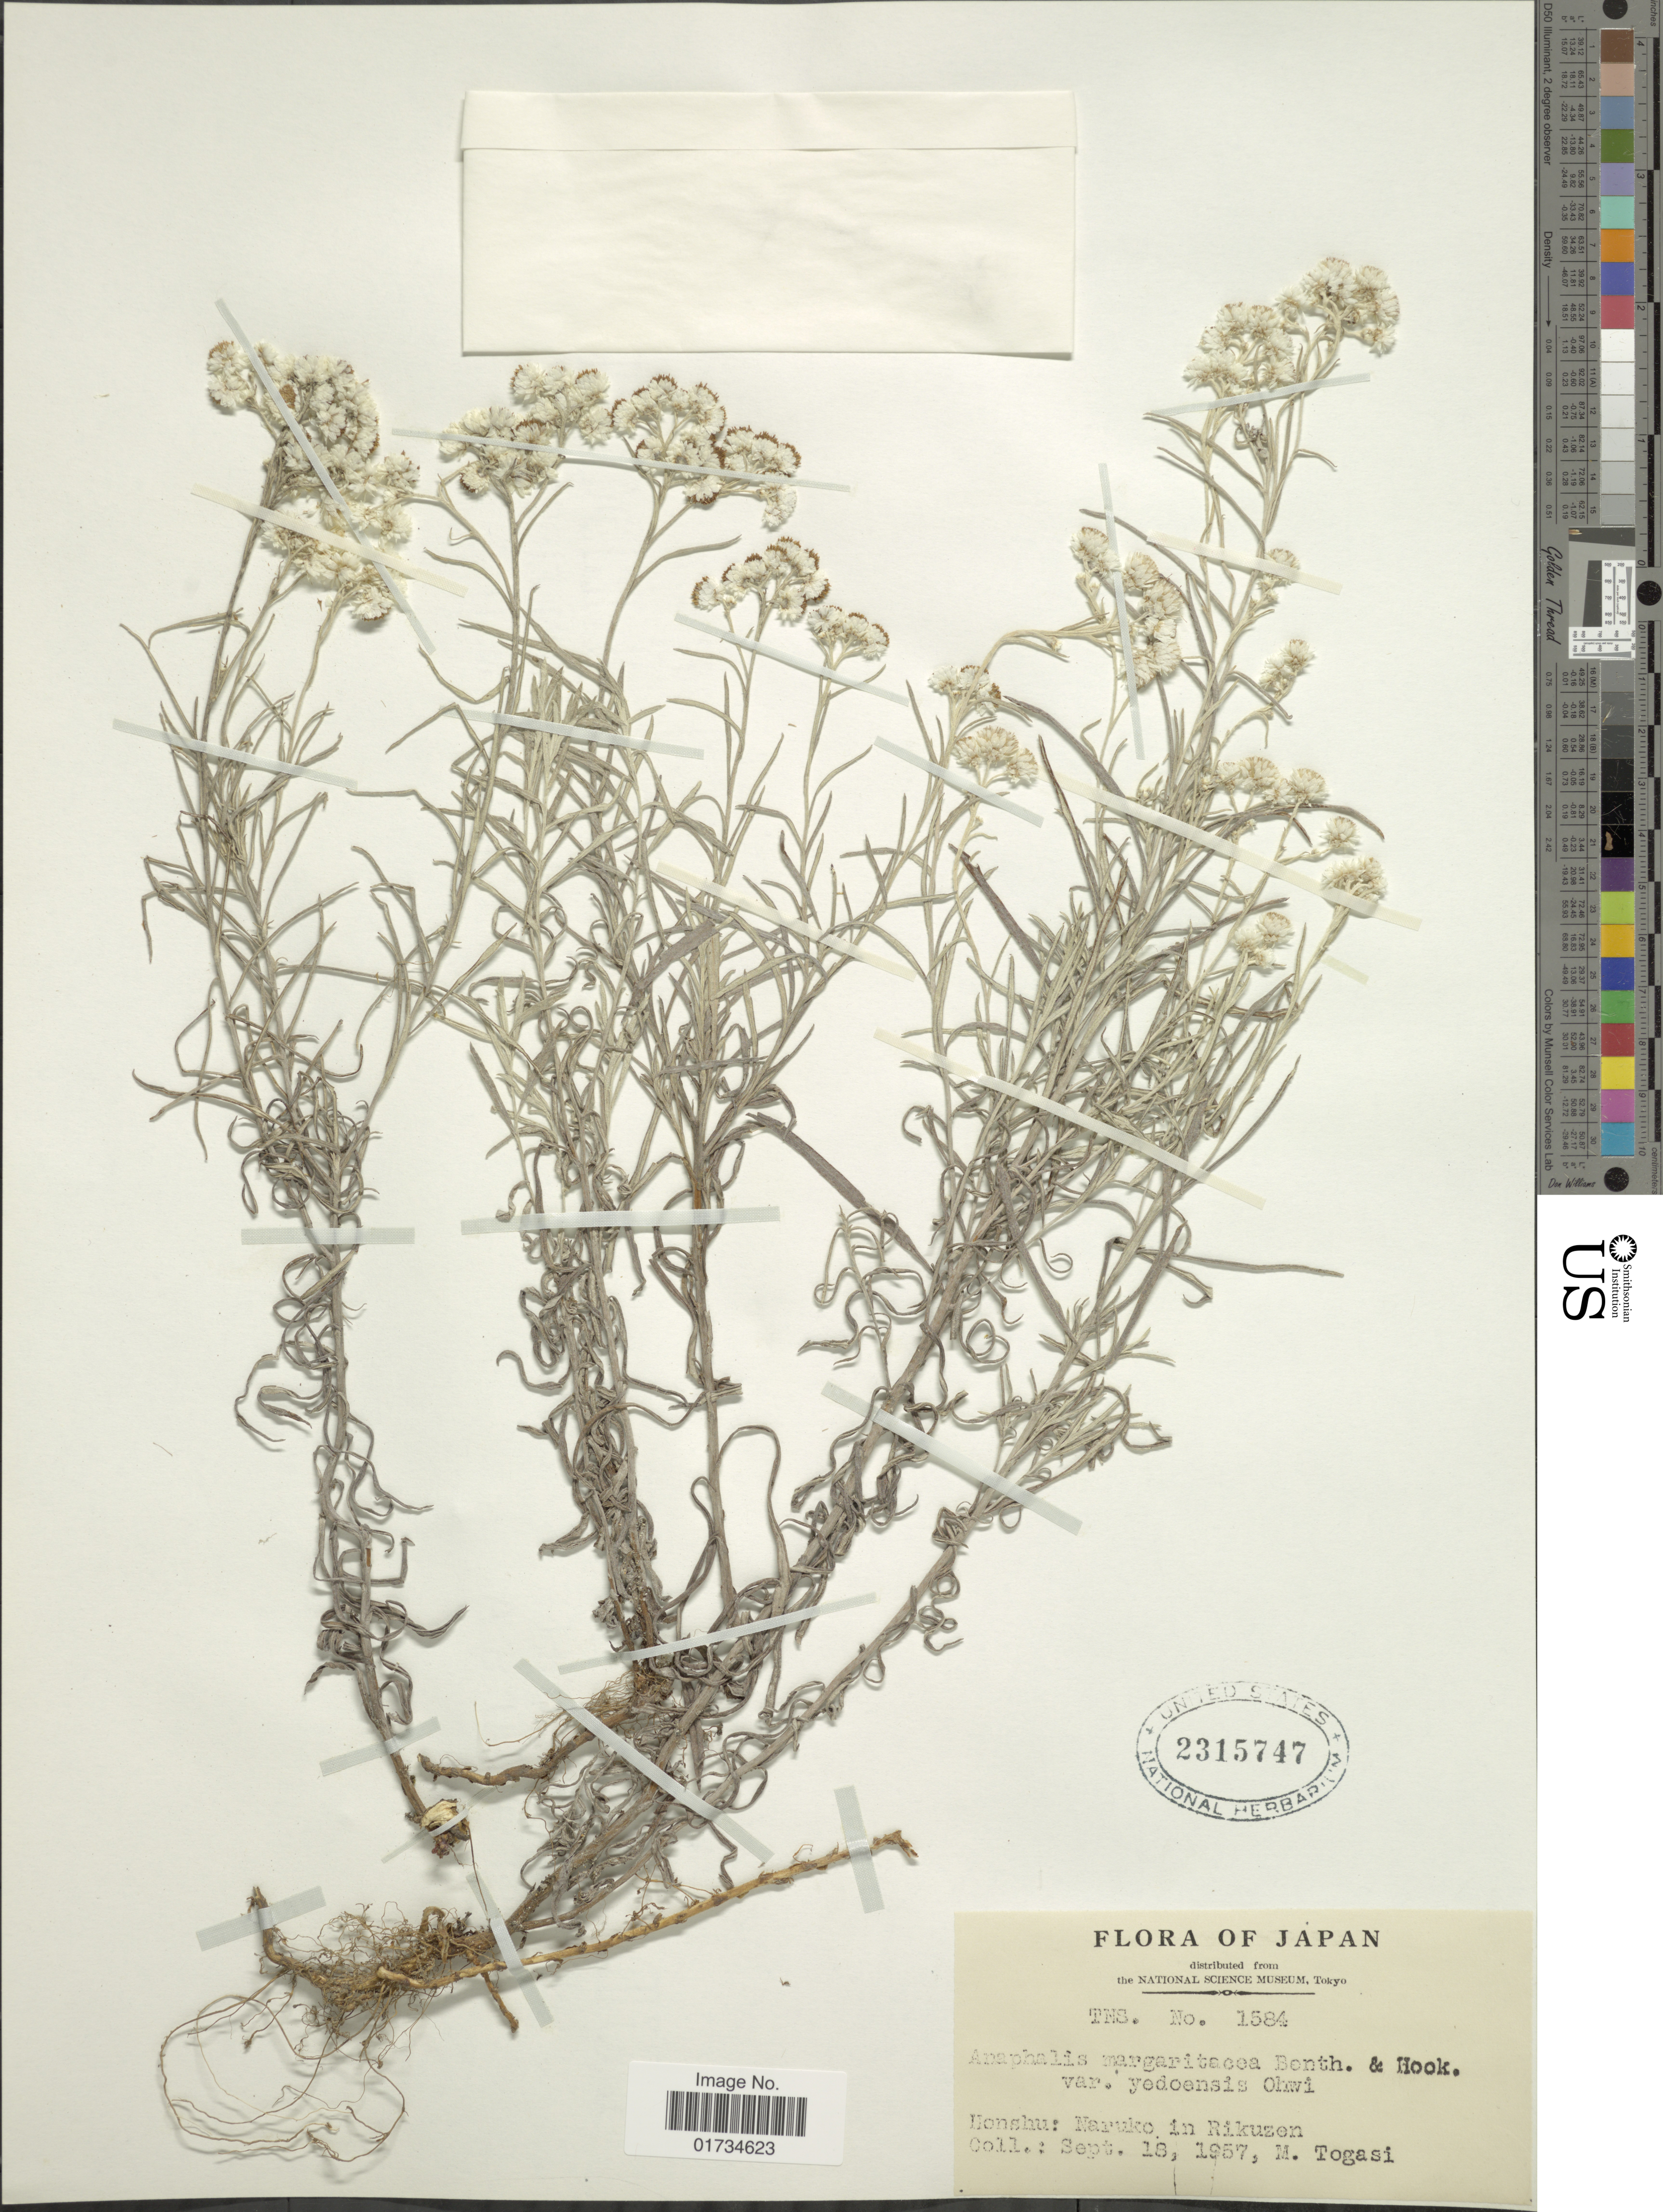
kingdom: Plantae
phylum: Tracheophyta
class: Magnoliopsida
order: Asterales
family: Asteraceae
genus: Anaphalis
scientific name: Anaphalis margaritacea var. yedoensis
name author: (Franch. & Sav.) Ohwi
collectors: M. Togasi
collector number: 1584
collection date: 1957-09-18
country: Japan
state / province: Miyagi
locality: Japan. Honshu: Naruko in Rikuzen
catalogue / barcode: US 2315747